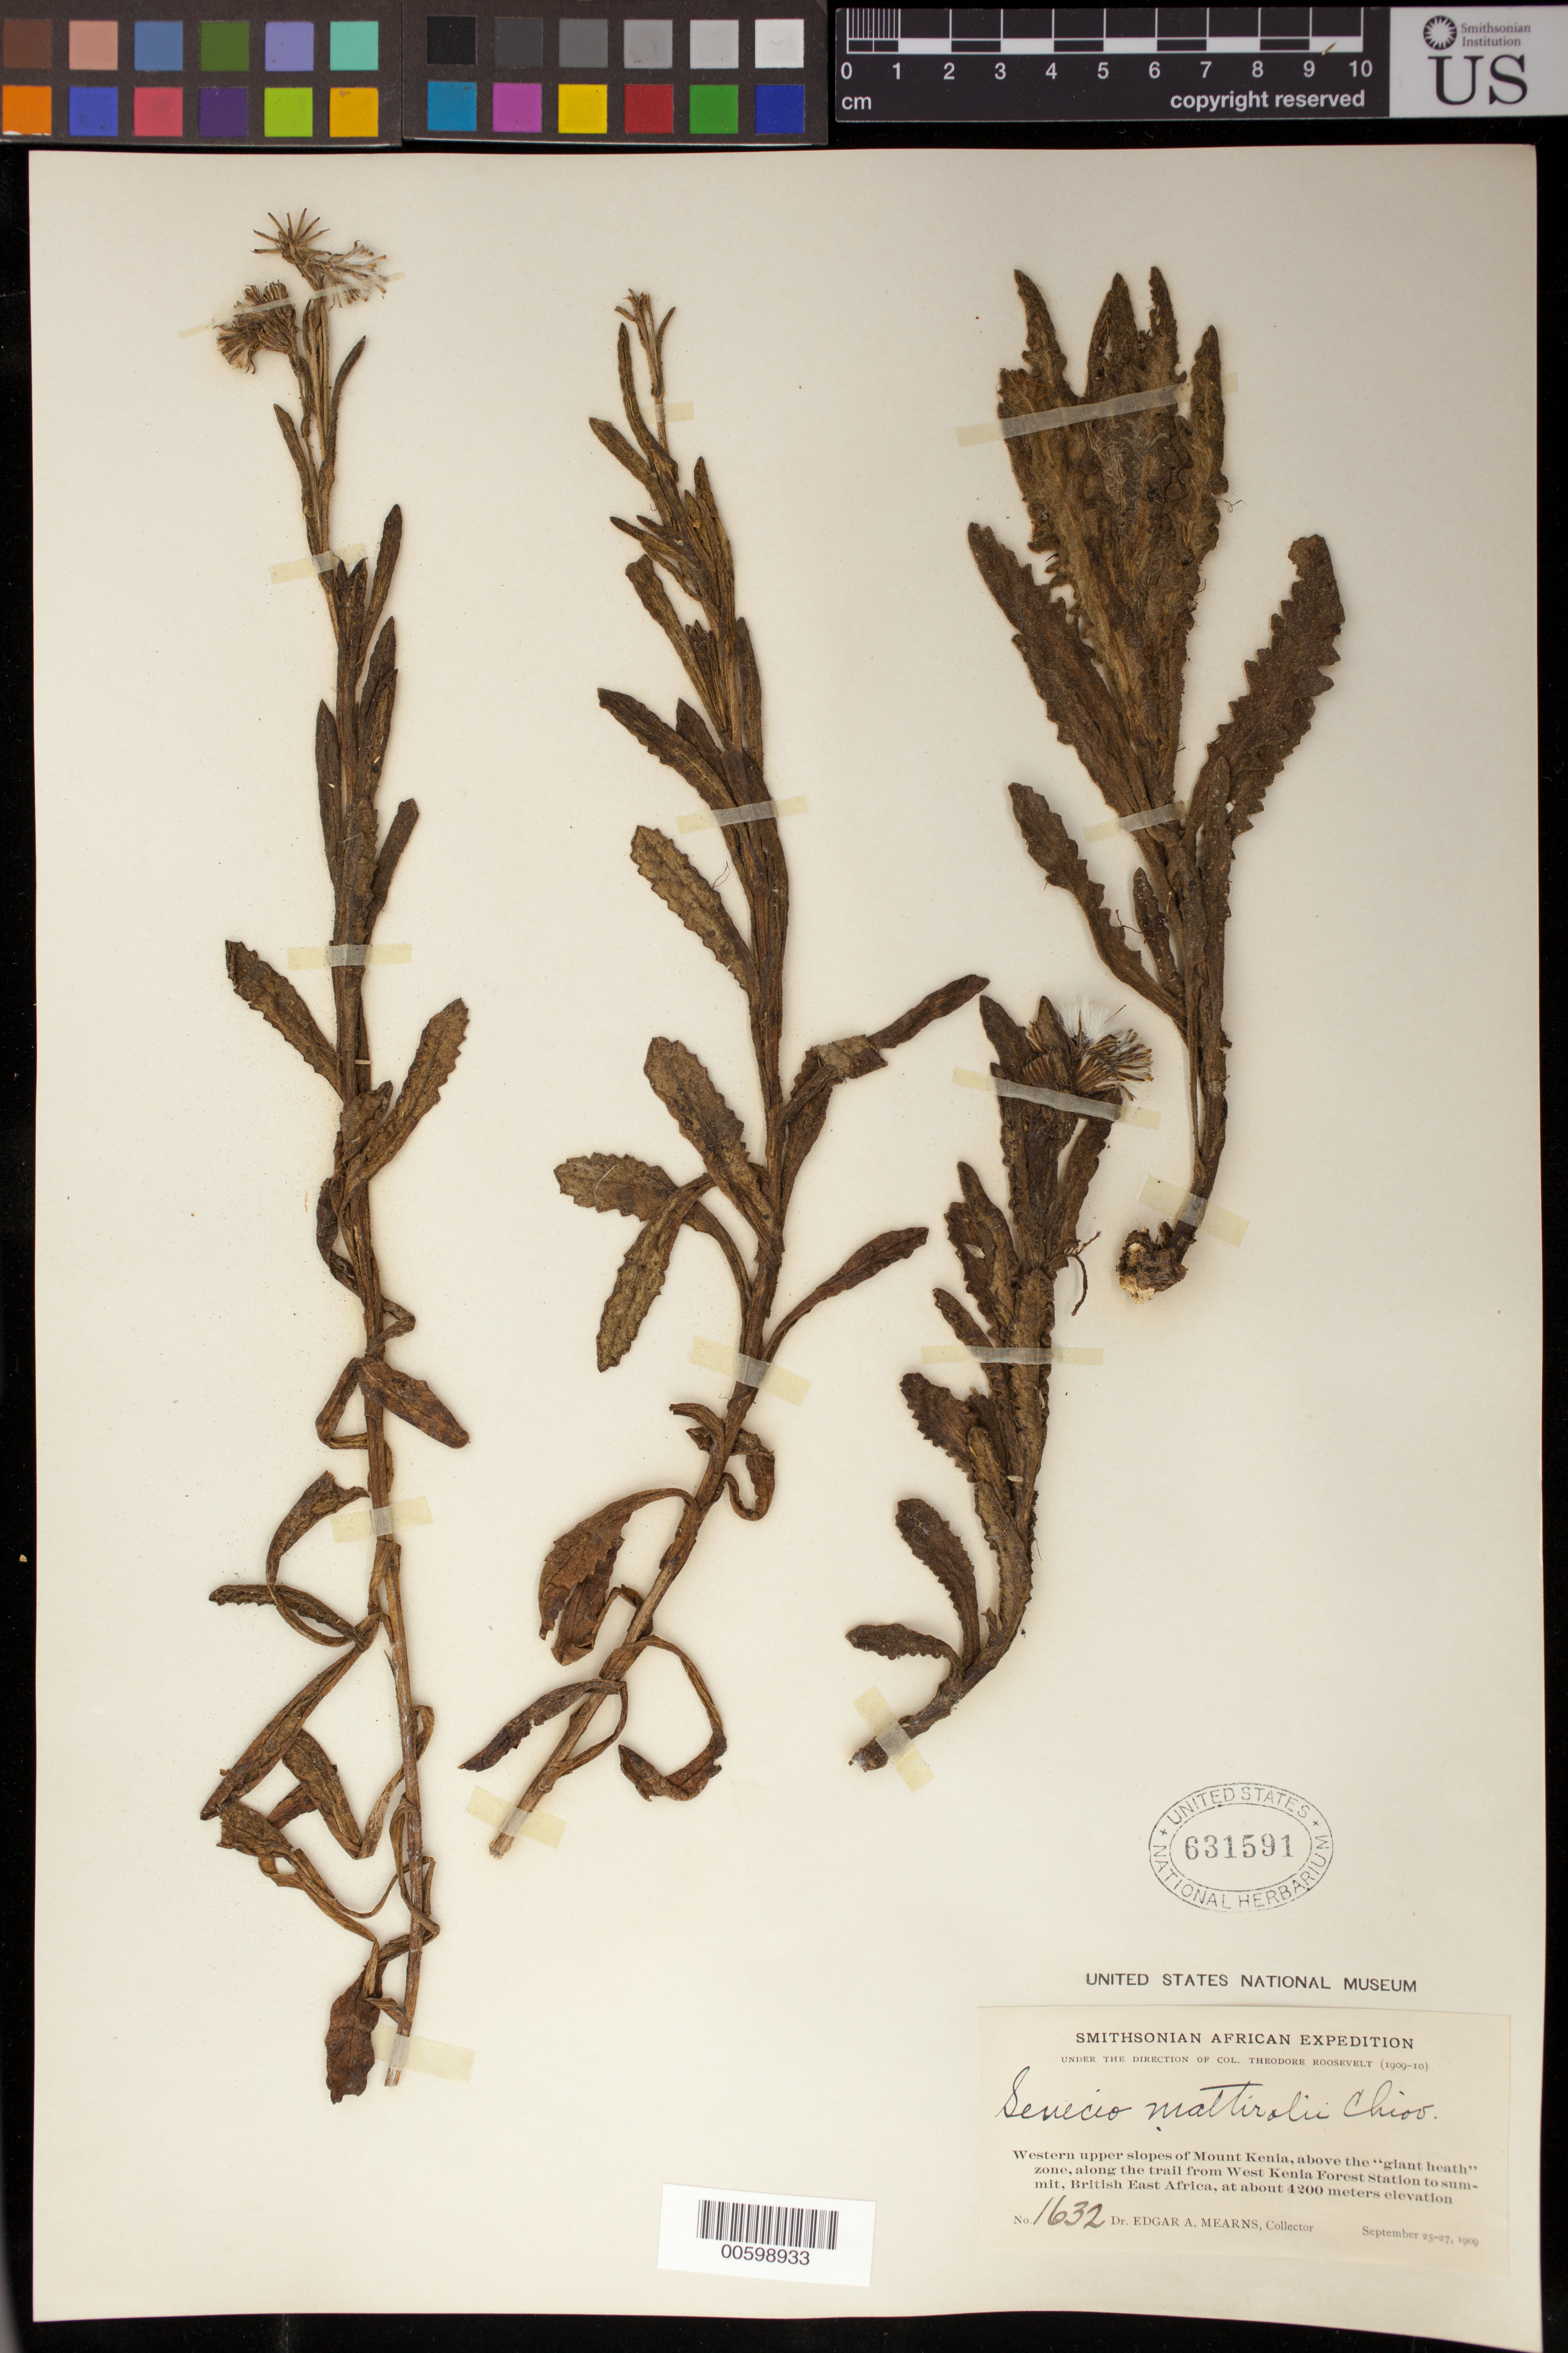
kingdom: Plantae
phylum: Tracheophyta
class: Magnoliopsida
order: Asterales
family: Asteraceae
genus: Senecio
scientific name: Senecio mattirolii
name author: Chiov.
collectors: E. A. Mearns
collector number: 1632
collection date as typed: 25 Sep 1909 to 27 Sep 1909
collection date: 1909-09-25/1909-09-27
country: Kenya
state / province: Nyeri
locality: Western upper slopes of Mount Kenya, above the "giant health" zone, along the trail fom West Kenya Forest Station to summit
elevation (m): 4200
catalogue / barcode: US 631591